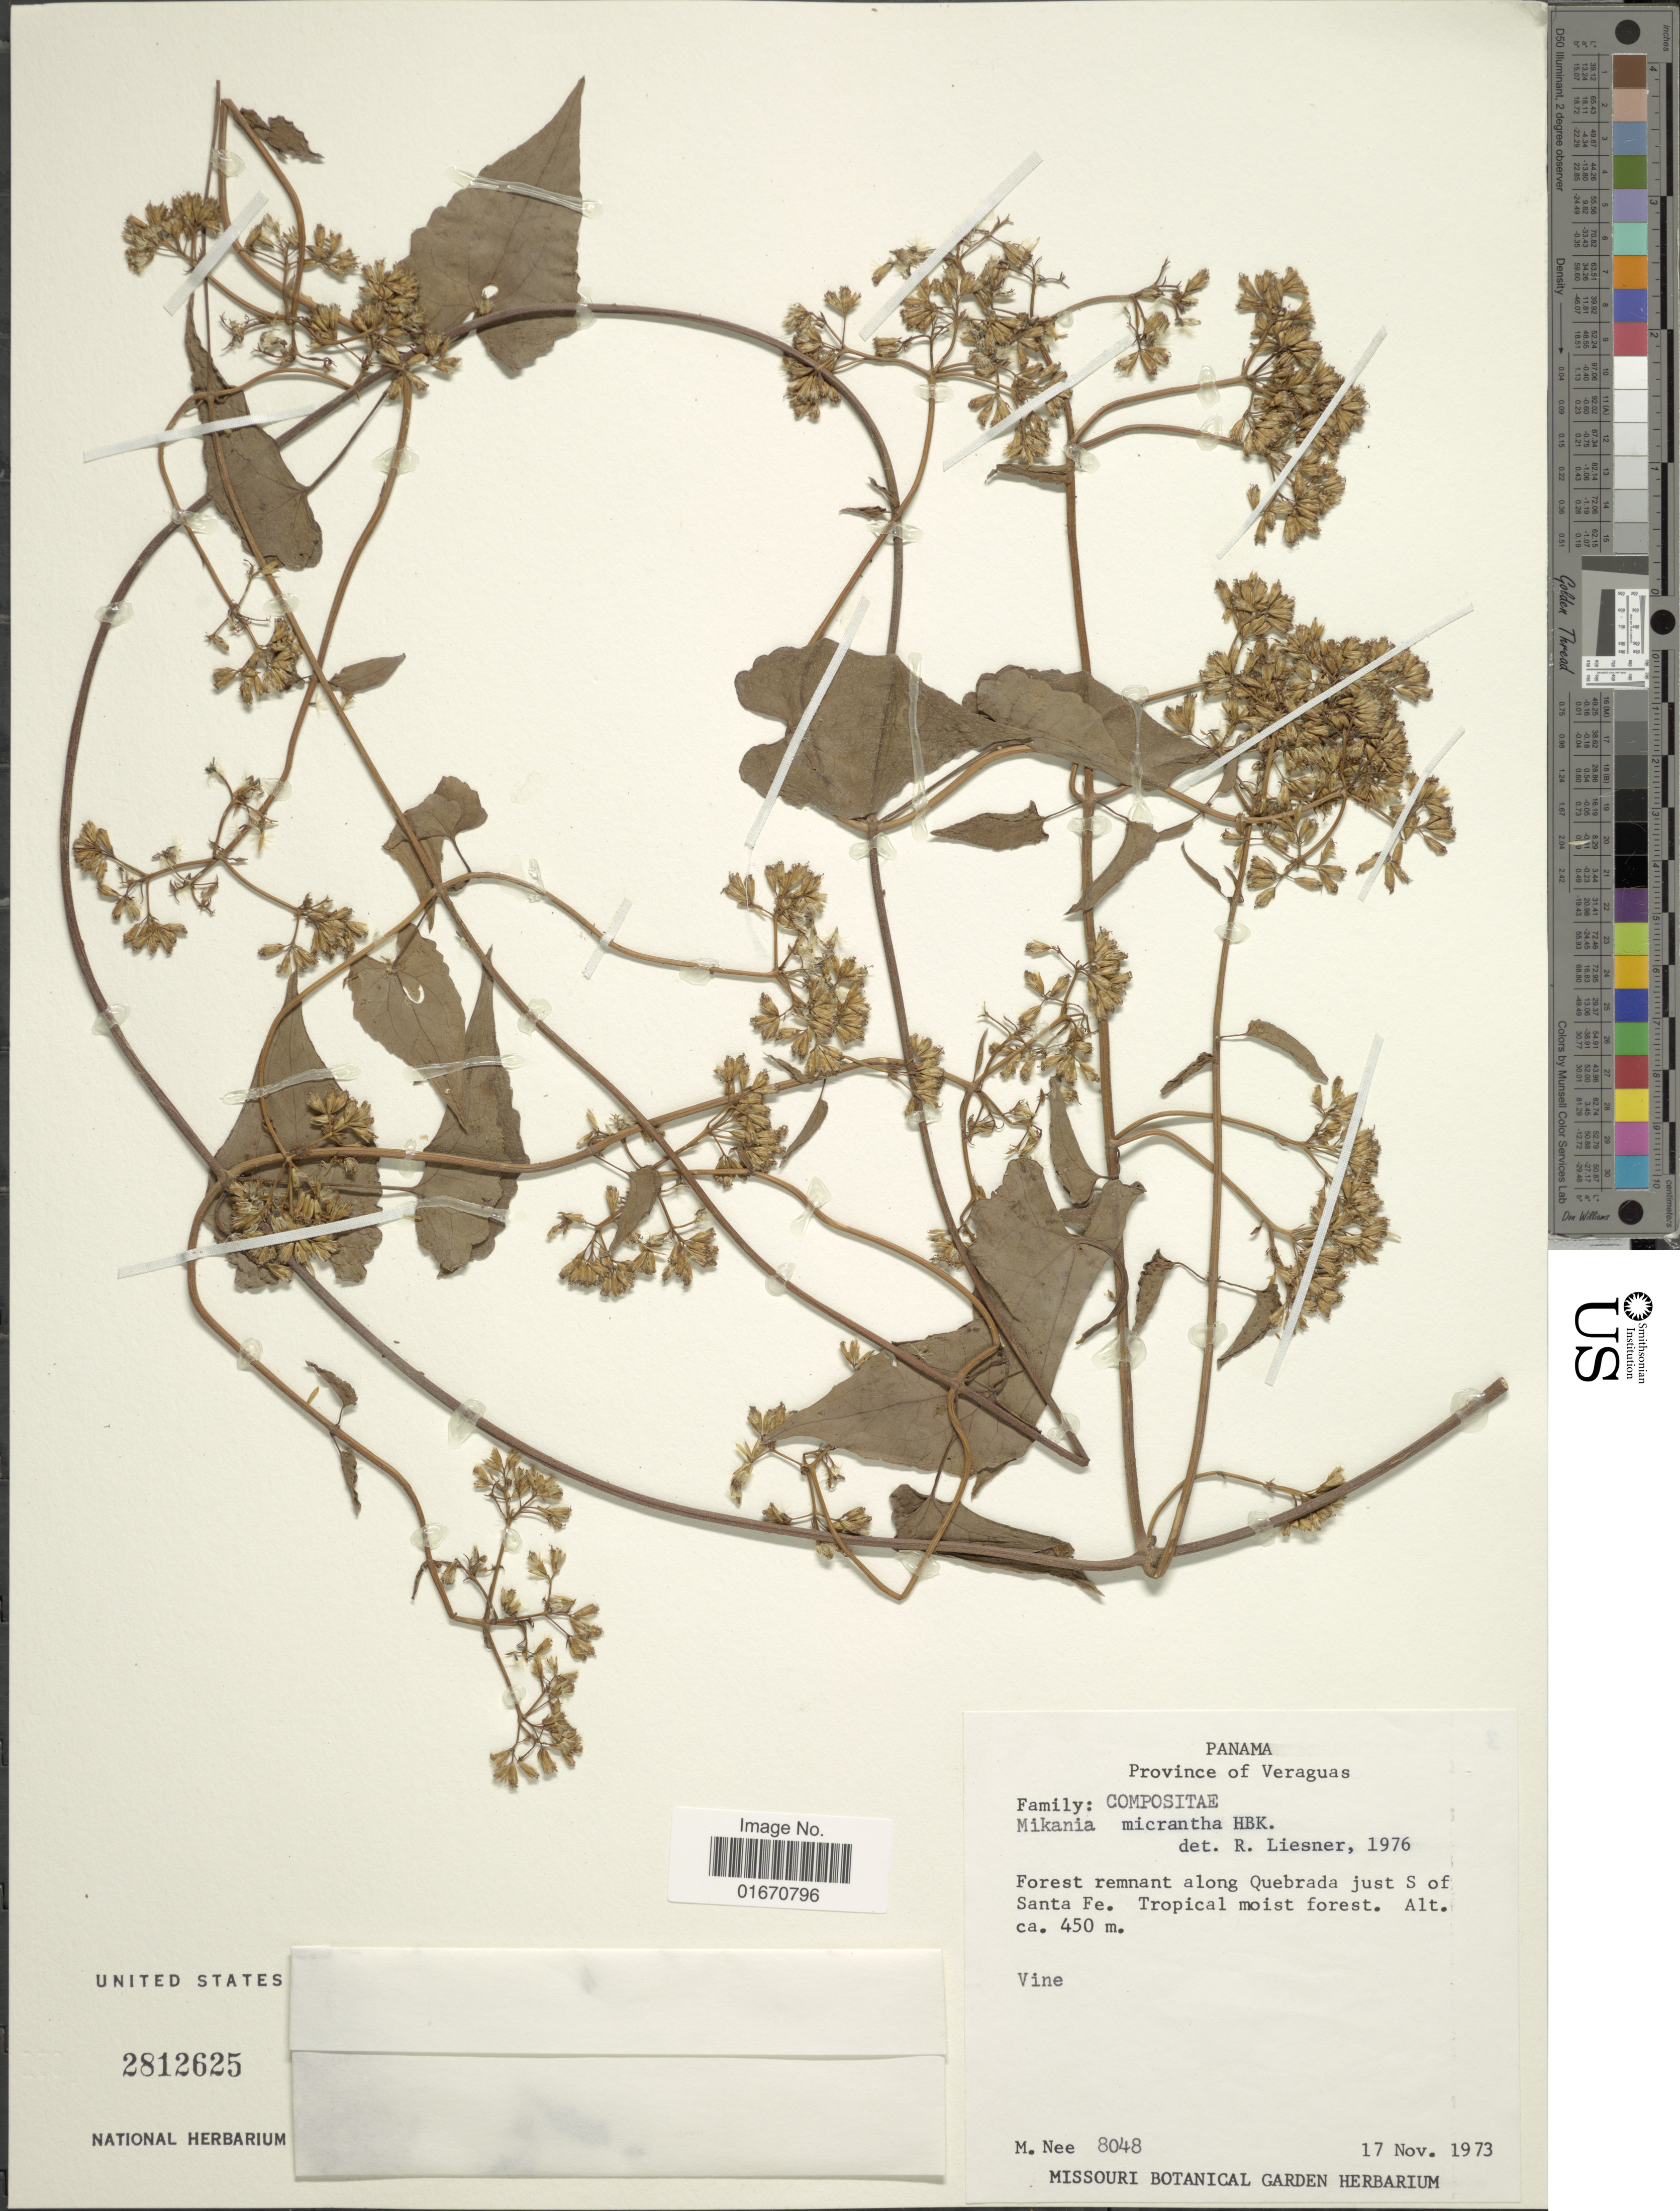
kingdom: Plantae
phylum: Tracheophyta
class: Magnoliopsida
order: Asterales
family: Asteraceae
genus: Mikania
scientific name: Mikania micrantha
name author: Kunth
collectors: M. Nee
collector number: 8048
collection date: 1973-11-17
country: Panama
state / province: Veraguas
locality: Along Quebrada just S of Santa Fe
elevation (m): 450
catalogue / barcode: US 2812625